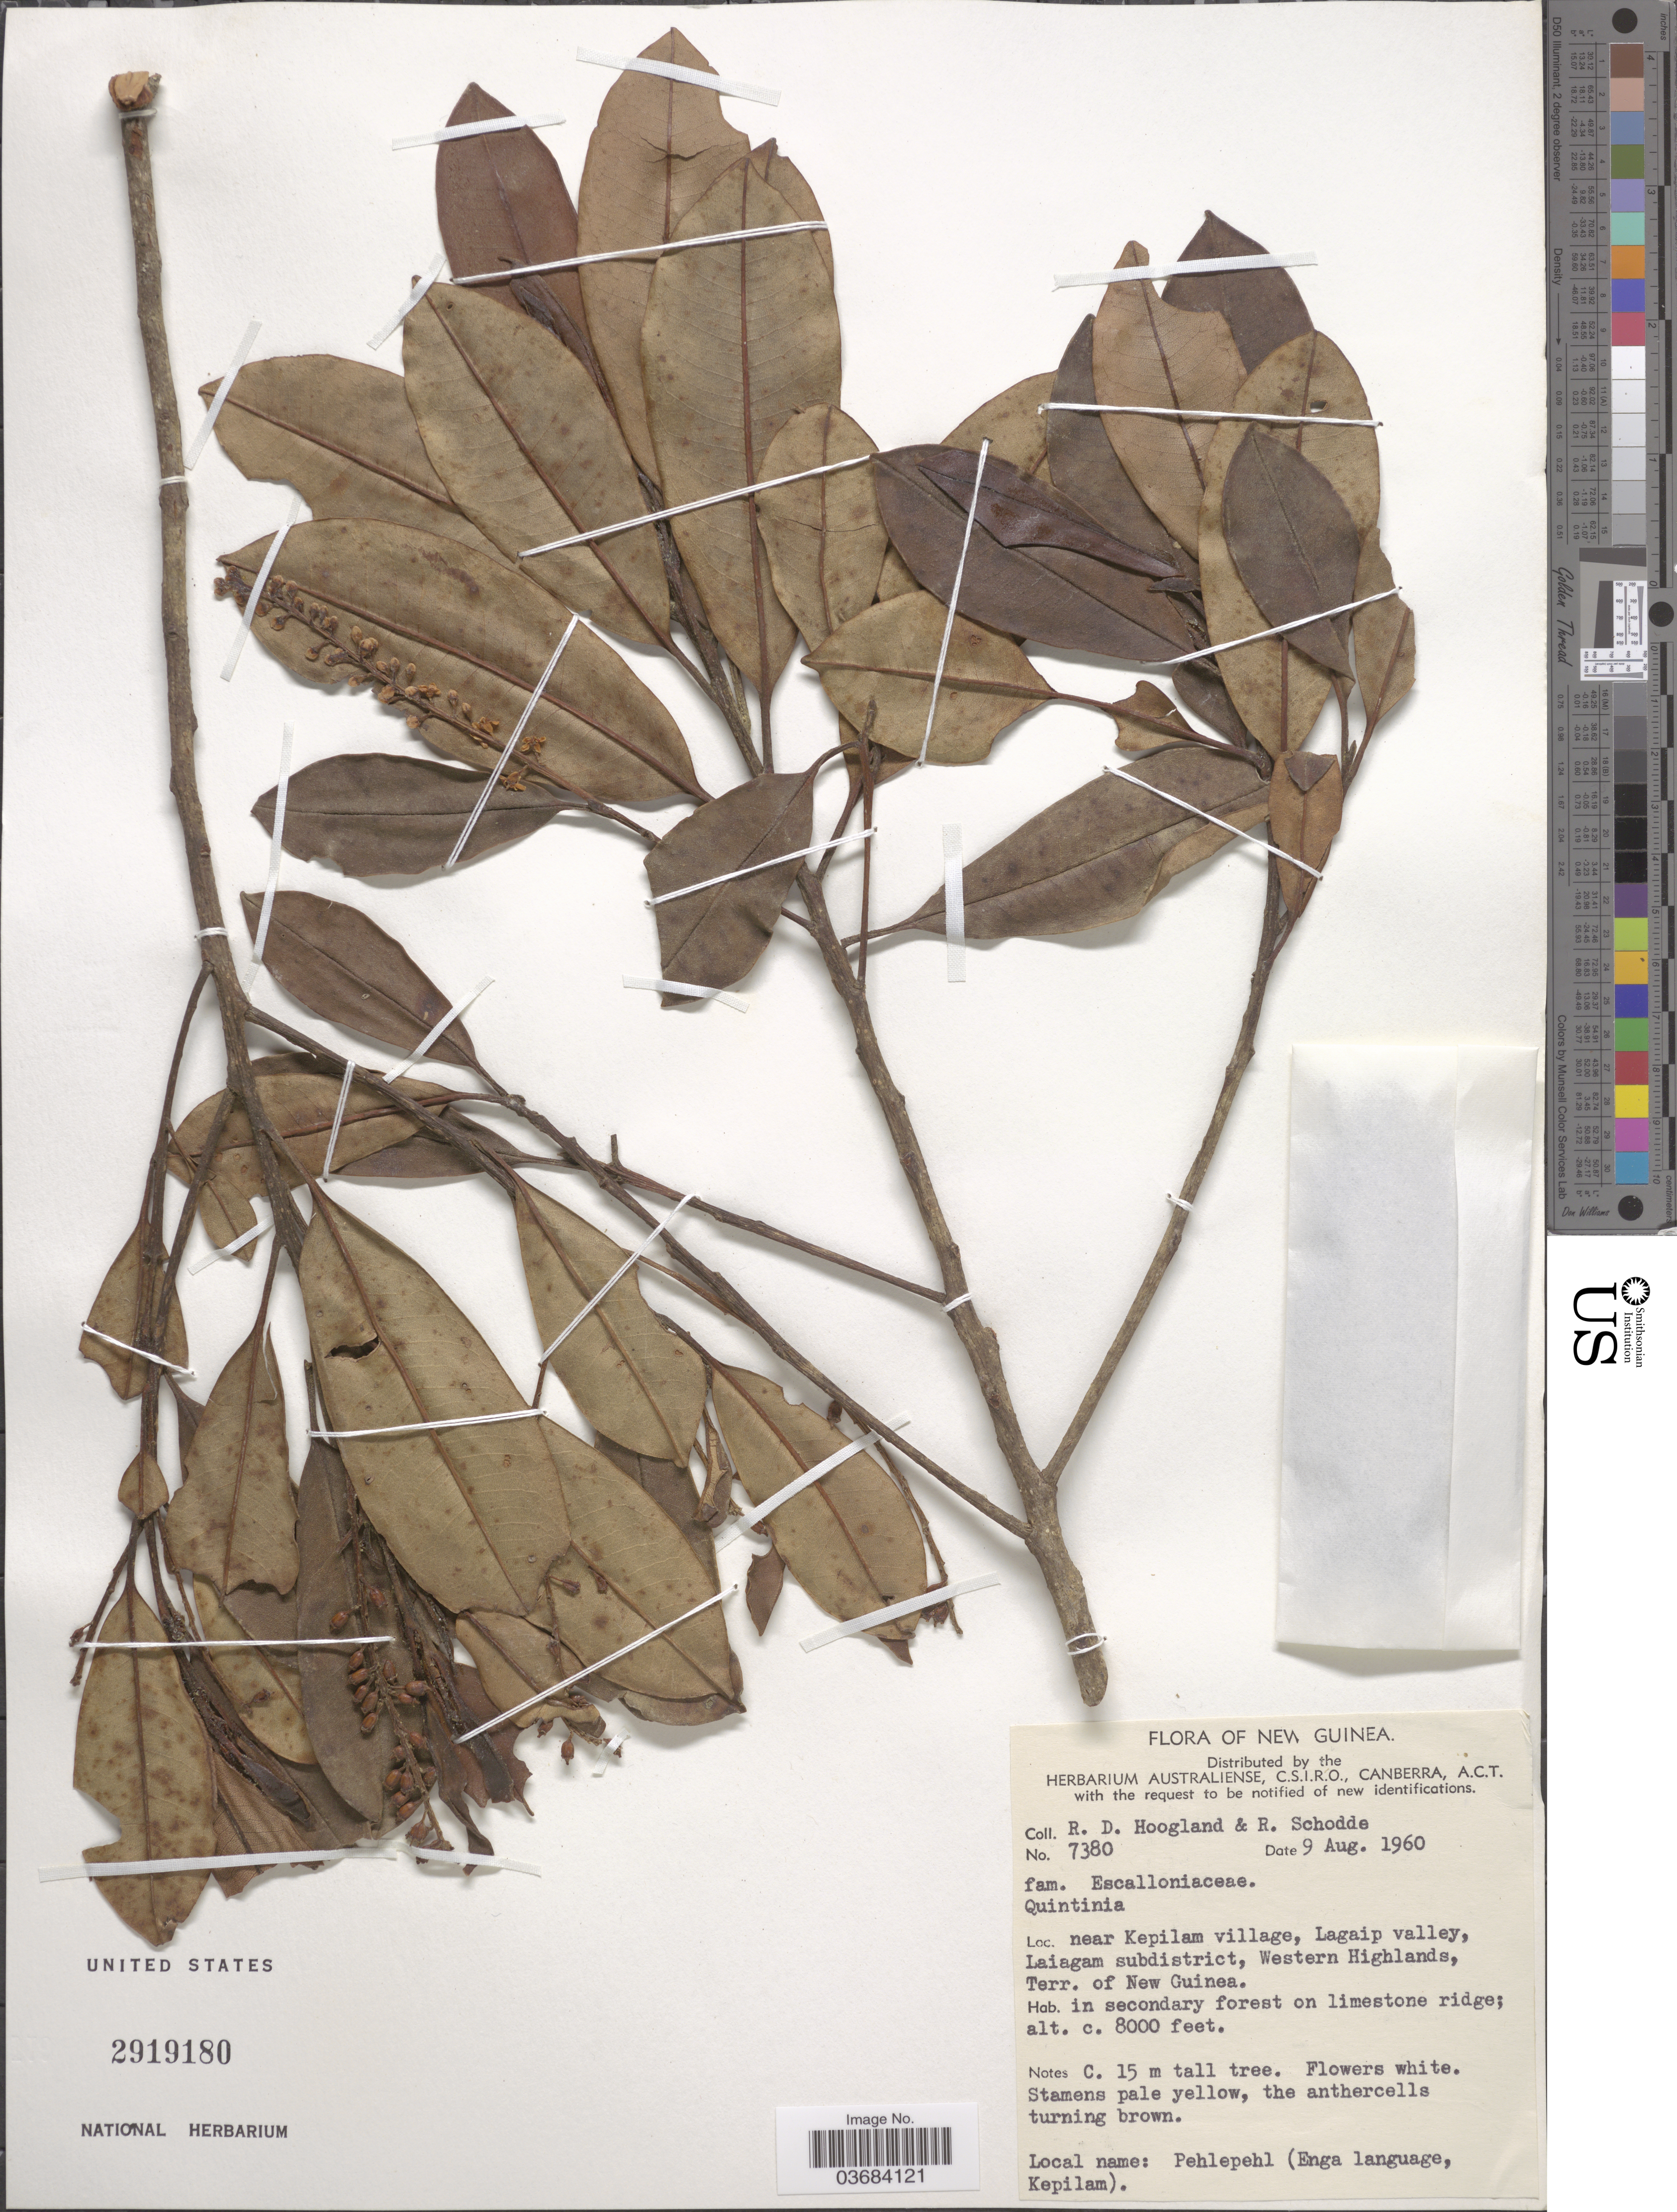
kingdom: Plantae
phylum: Tracheophyta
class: Magnoliopsida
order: Paracryphiales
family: Paracryphiaceae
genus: Quintinia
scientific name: Quintinia sp.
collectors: R. D. Hoogland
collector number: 7380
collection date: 1960-08-09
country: Papua New Guinea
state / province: Western Highlands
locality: New Guinea. Near Kepilam village, Lagaip valley, Laiagam subdistrict, Terr. of New Guinea.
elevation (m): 2438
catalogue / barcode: US 2919180